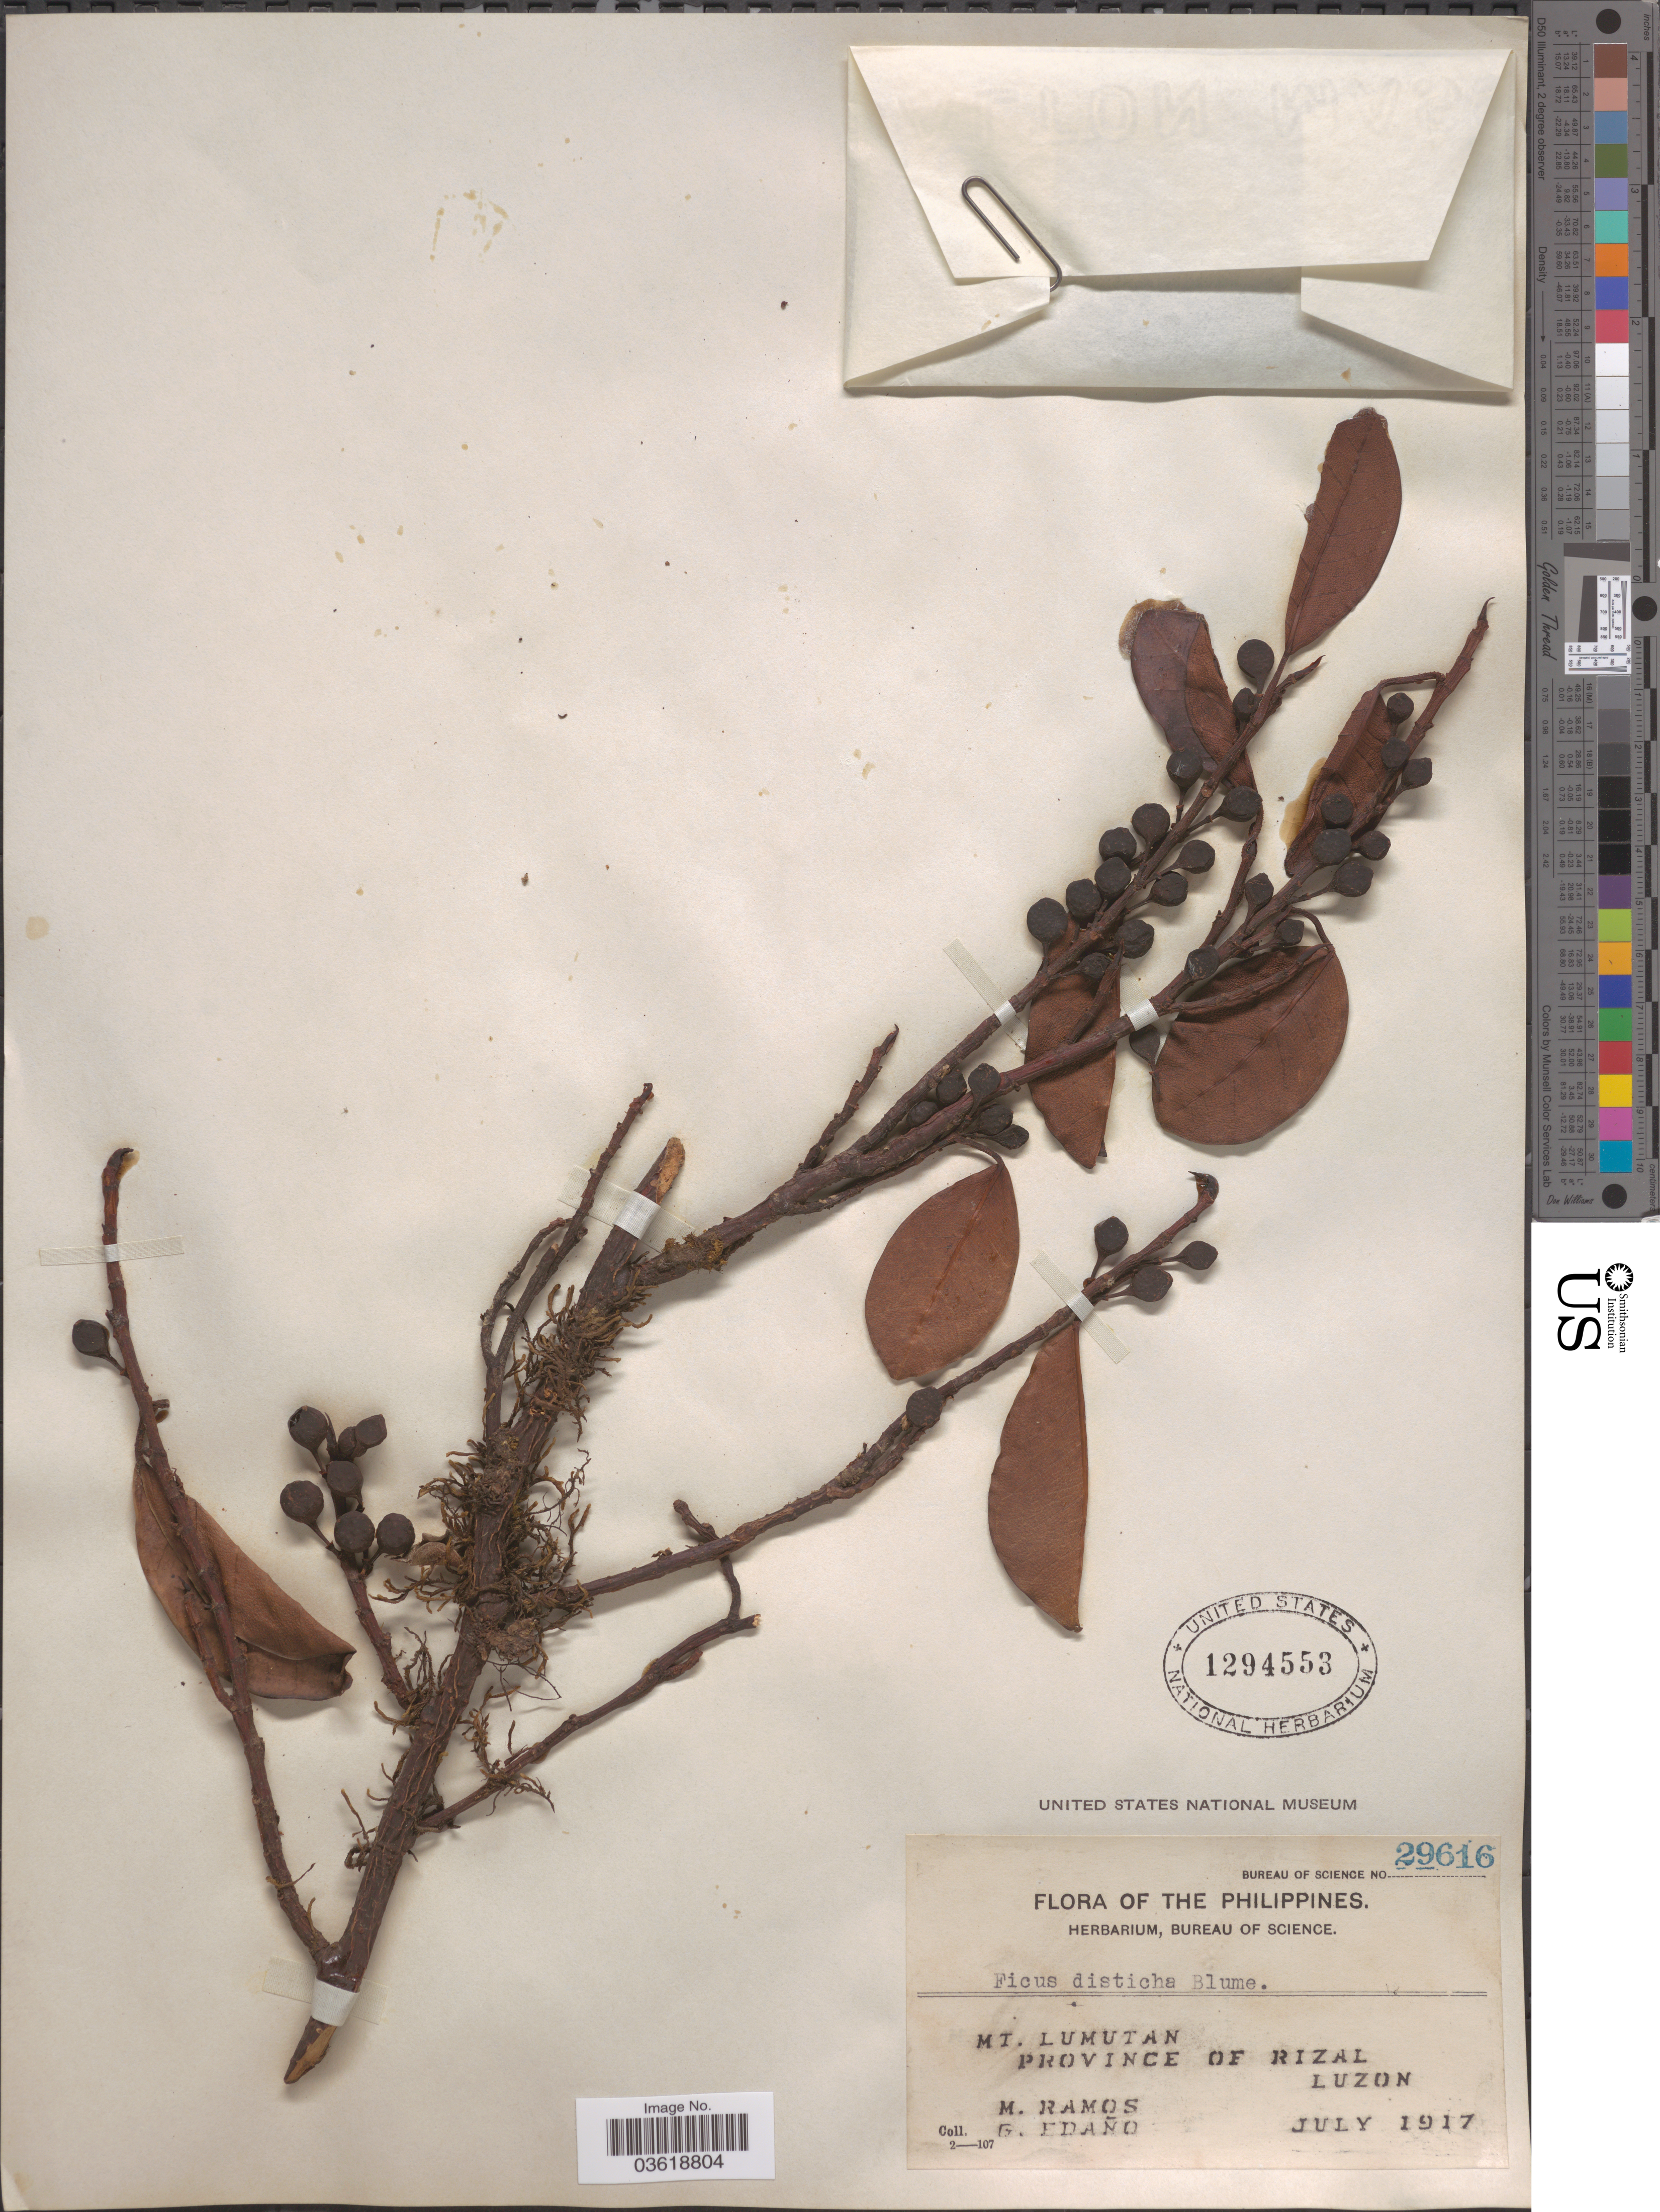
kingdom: Plantae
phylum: Tracheophyta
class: Magnoliopsida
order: Rosales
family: Moraceae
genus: Ficus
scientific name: Ficus disticha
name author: Blume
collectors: M. Ramos & G. Edaño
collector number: Bureau of Science 29616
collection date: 1917-07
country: Philippines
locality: Mt. Lumutan. Province of Rizal. Luzon.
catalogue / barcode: US 1294553